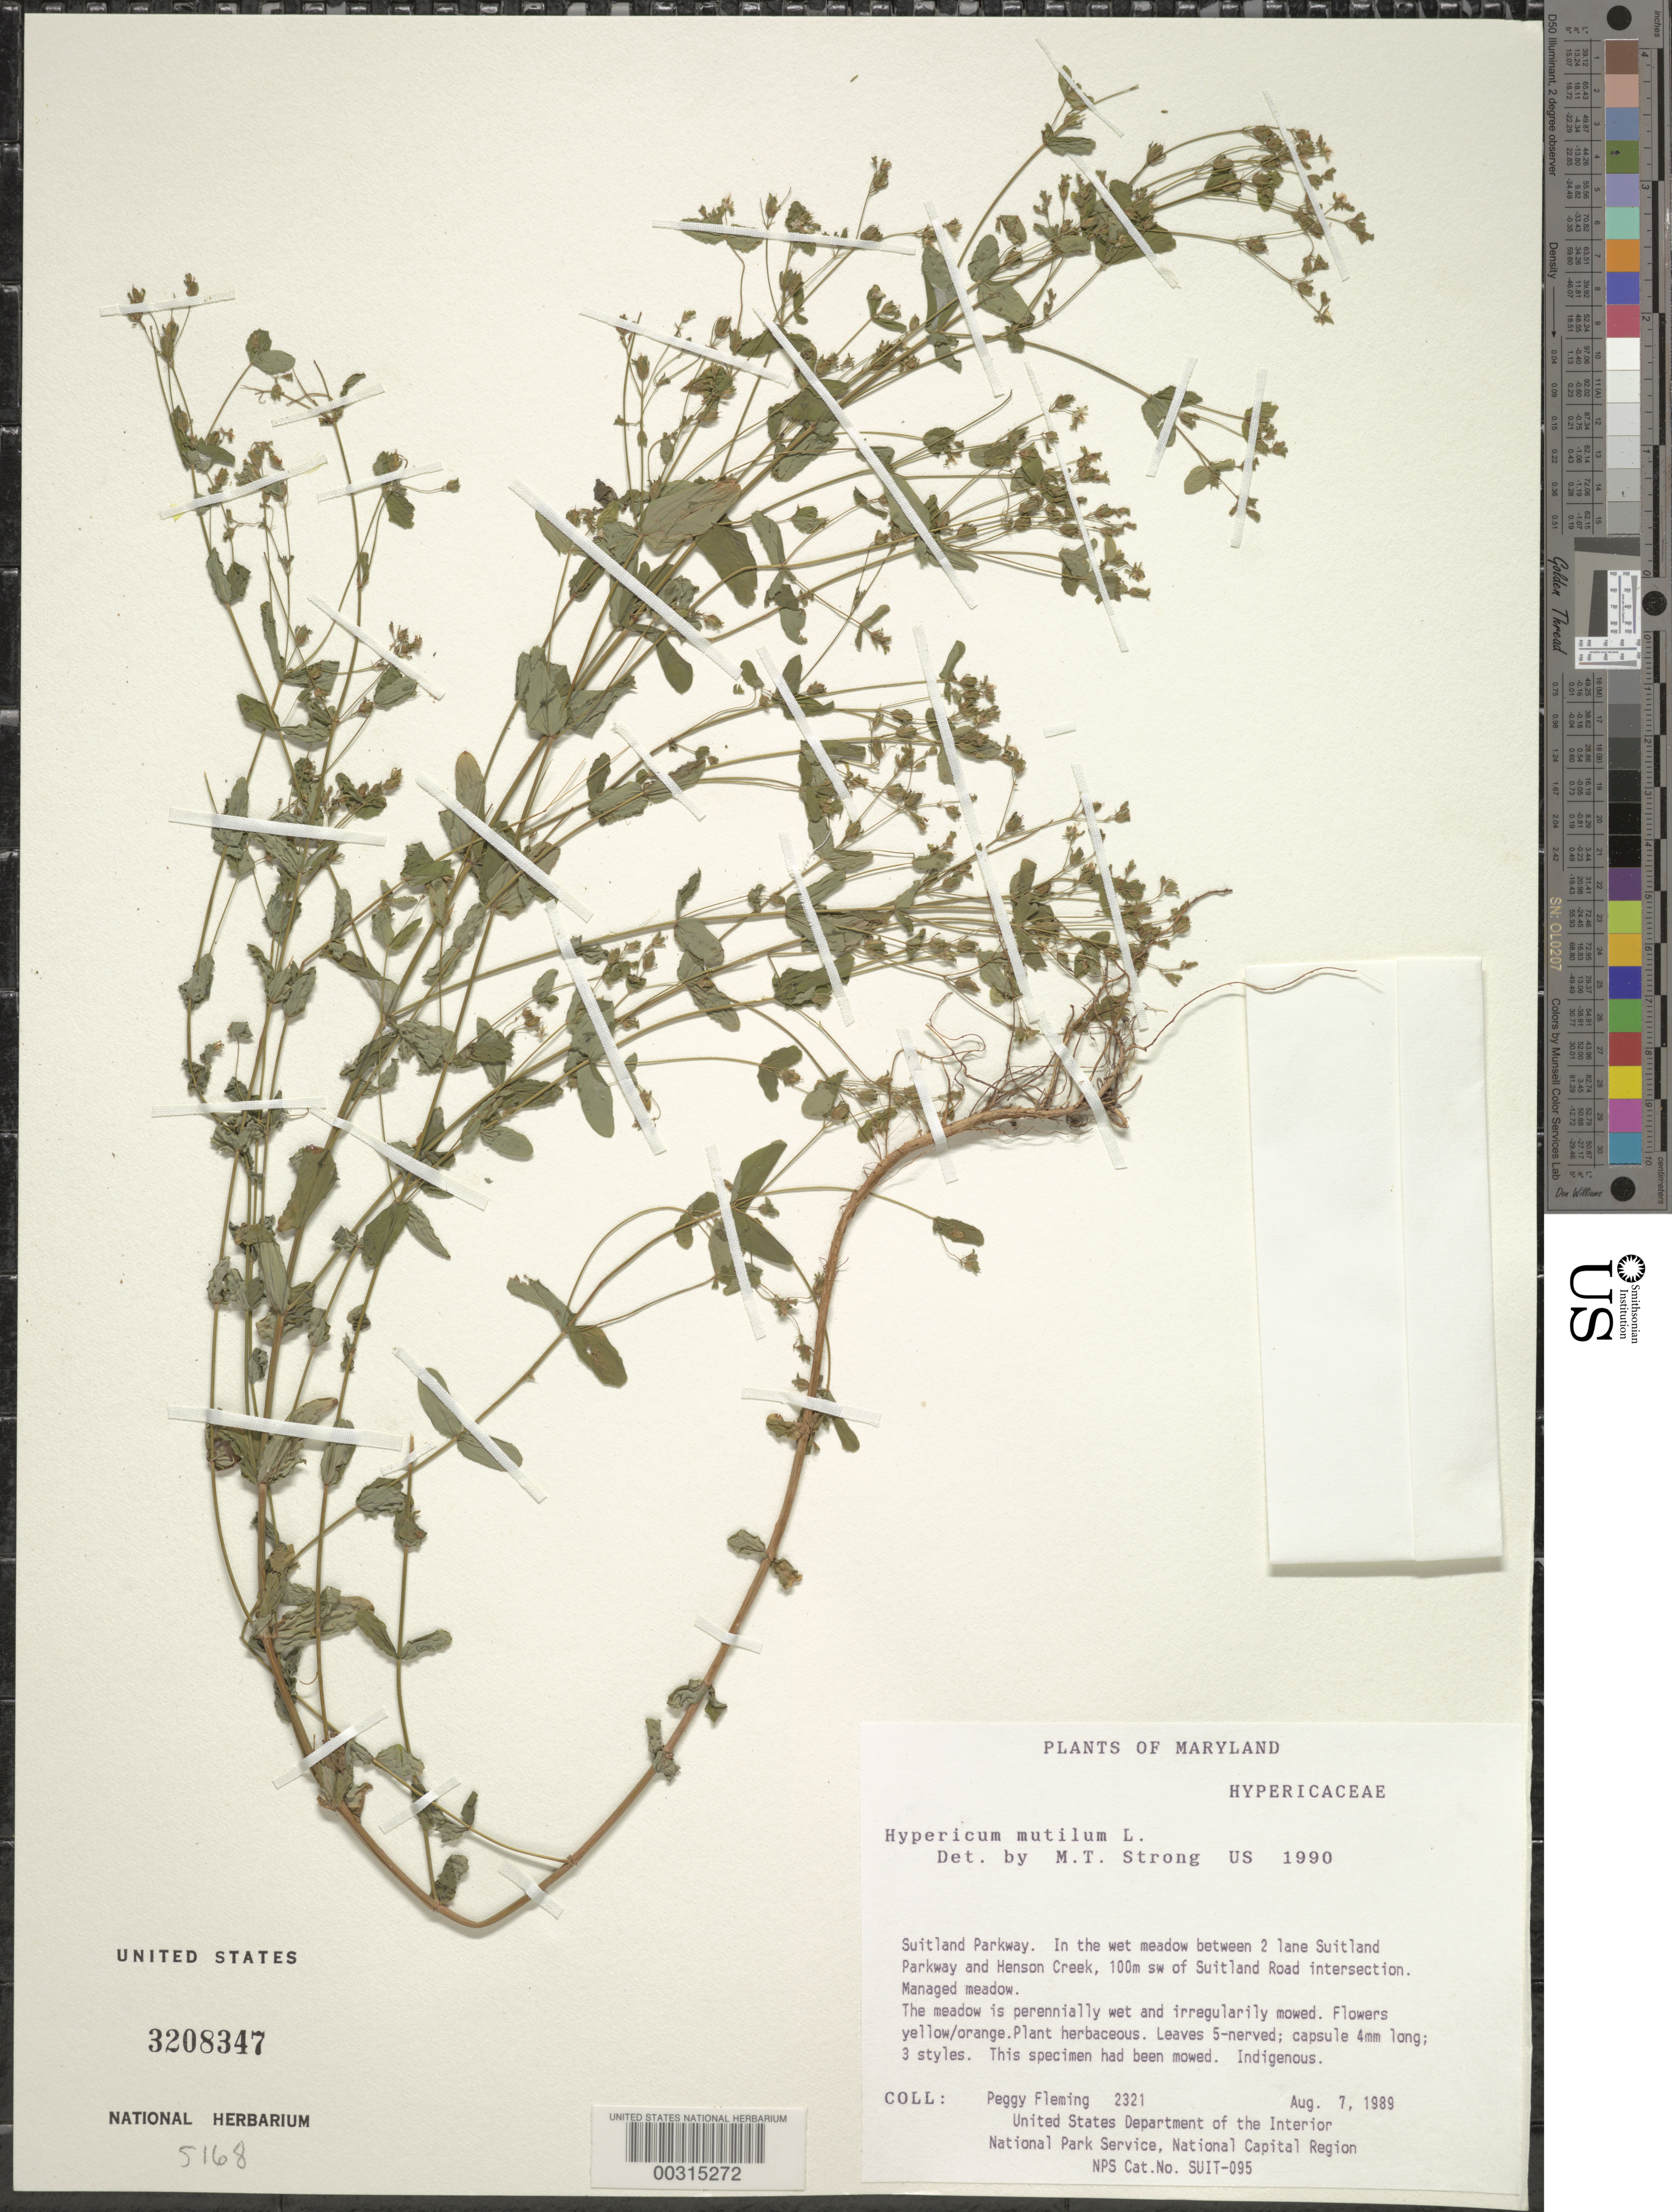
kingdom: Plantae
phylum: Tracheophyta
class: Magnoliopsida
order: Malpighiales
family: Hypericaceae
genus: Hypericum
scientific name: Hypericum mutilum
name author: L.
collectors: P. Fleming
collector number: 2321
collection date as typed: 07 Aug 1989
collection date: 1989-08-07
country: United States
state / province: Maryland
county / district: Prince George's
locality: Suitland Parkway, between Suitland Parkway and Henson Creek, SW of Suitland Road intersection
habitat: Meadow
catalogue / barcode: US 3208347